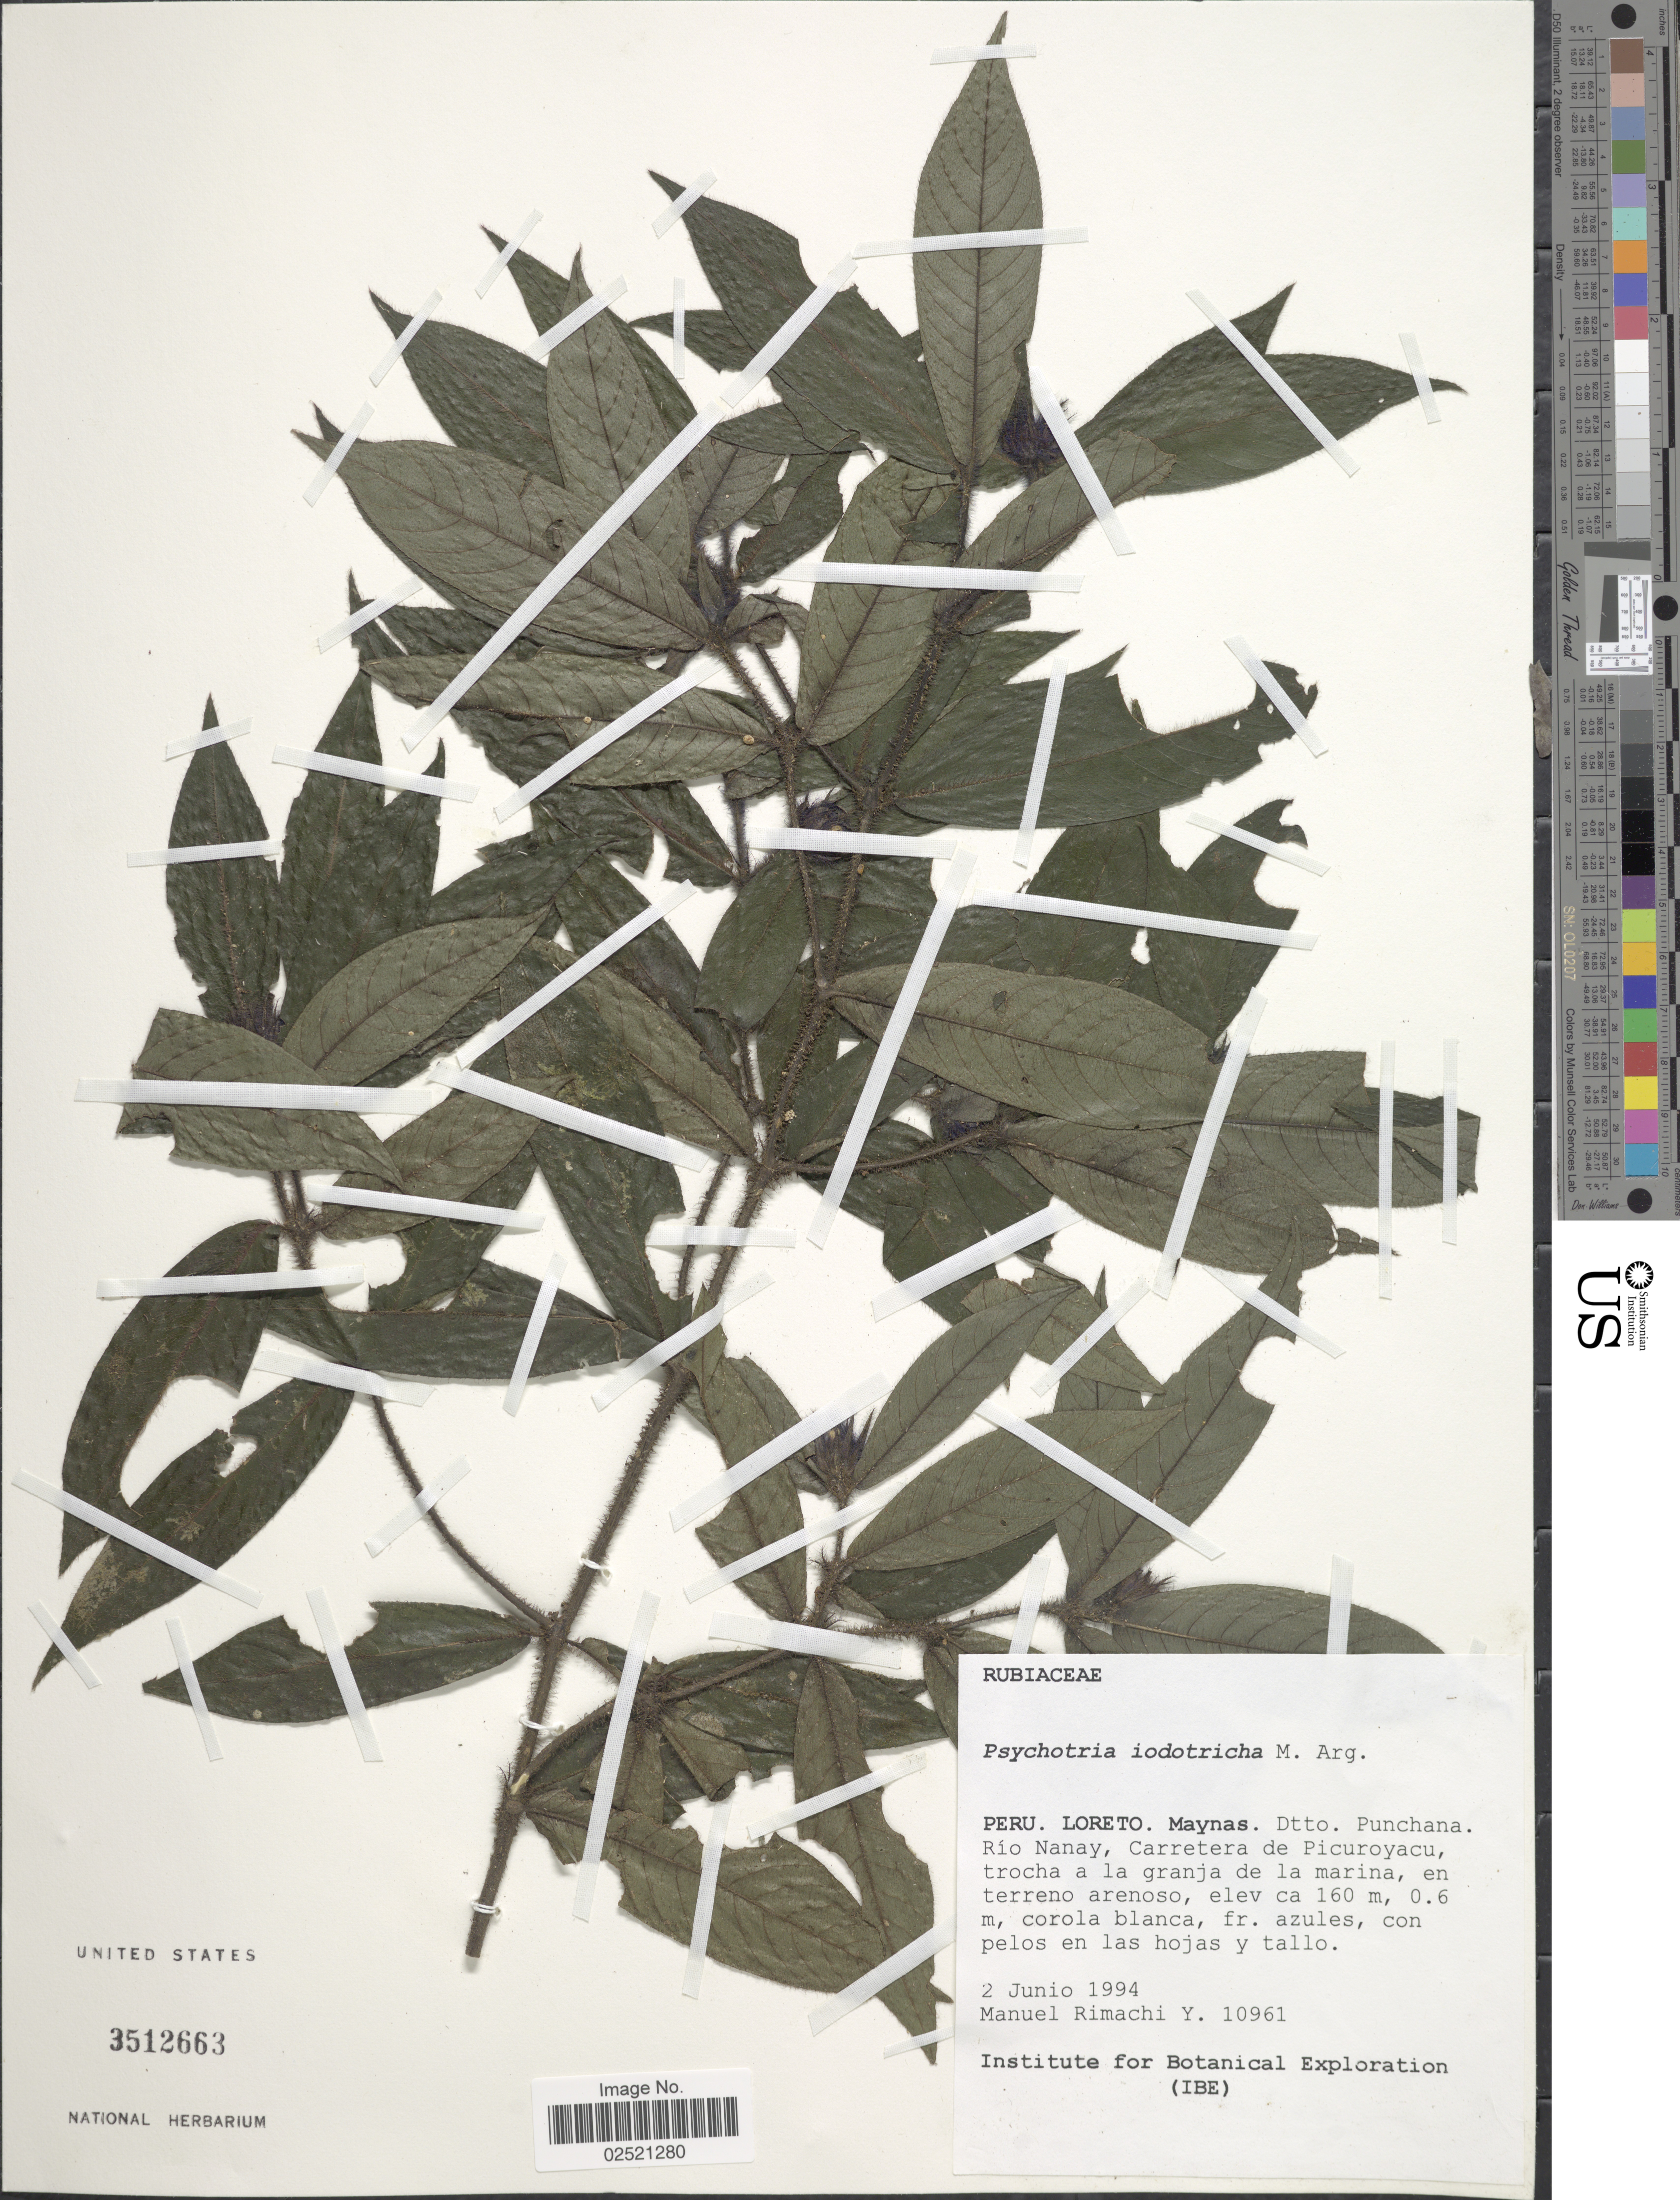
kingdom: Plantae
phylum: Tracheophyta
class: Magnoliopsida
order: Gentianales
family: Rubiaceae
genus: Psychotria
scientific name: Psychotria iodotricha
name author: Müll. Arg.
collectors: M. Rimachi Y.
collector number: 10961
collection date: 1994-06-02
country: Peru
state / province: Loreto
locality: Maynas, Dtto. Punchana, Rio Nanay, Carretera de Picuroyacu, trocha a la granja de la marina, en terreno arenoso.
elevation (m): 160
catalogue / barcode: US 3512663